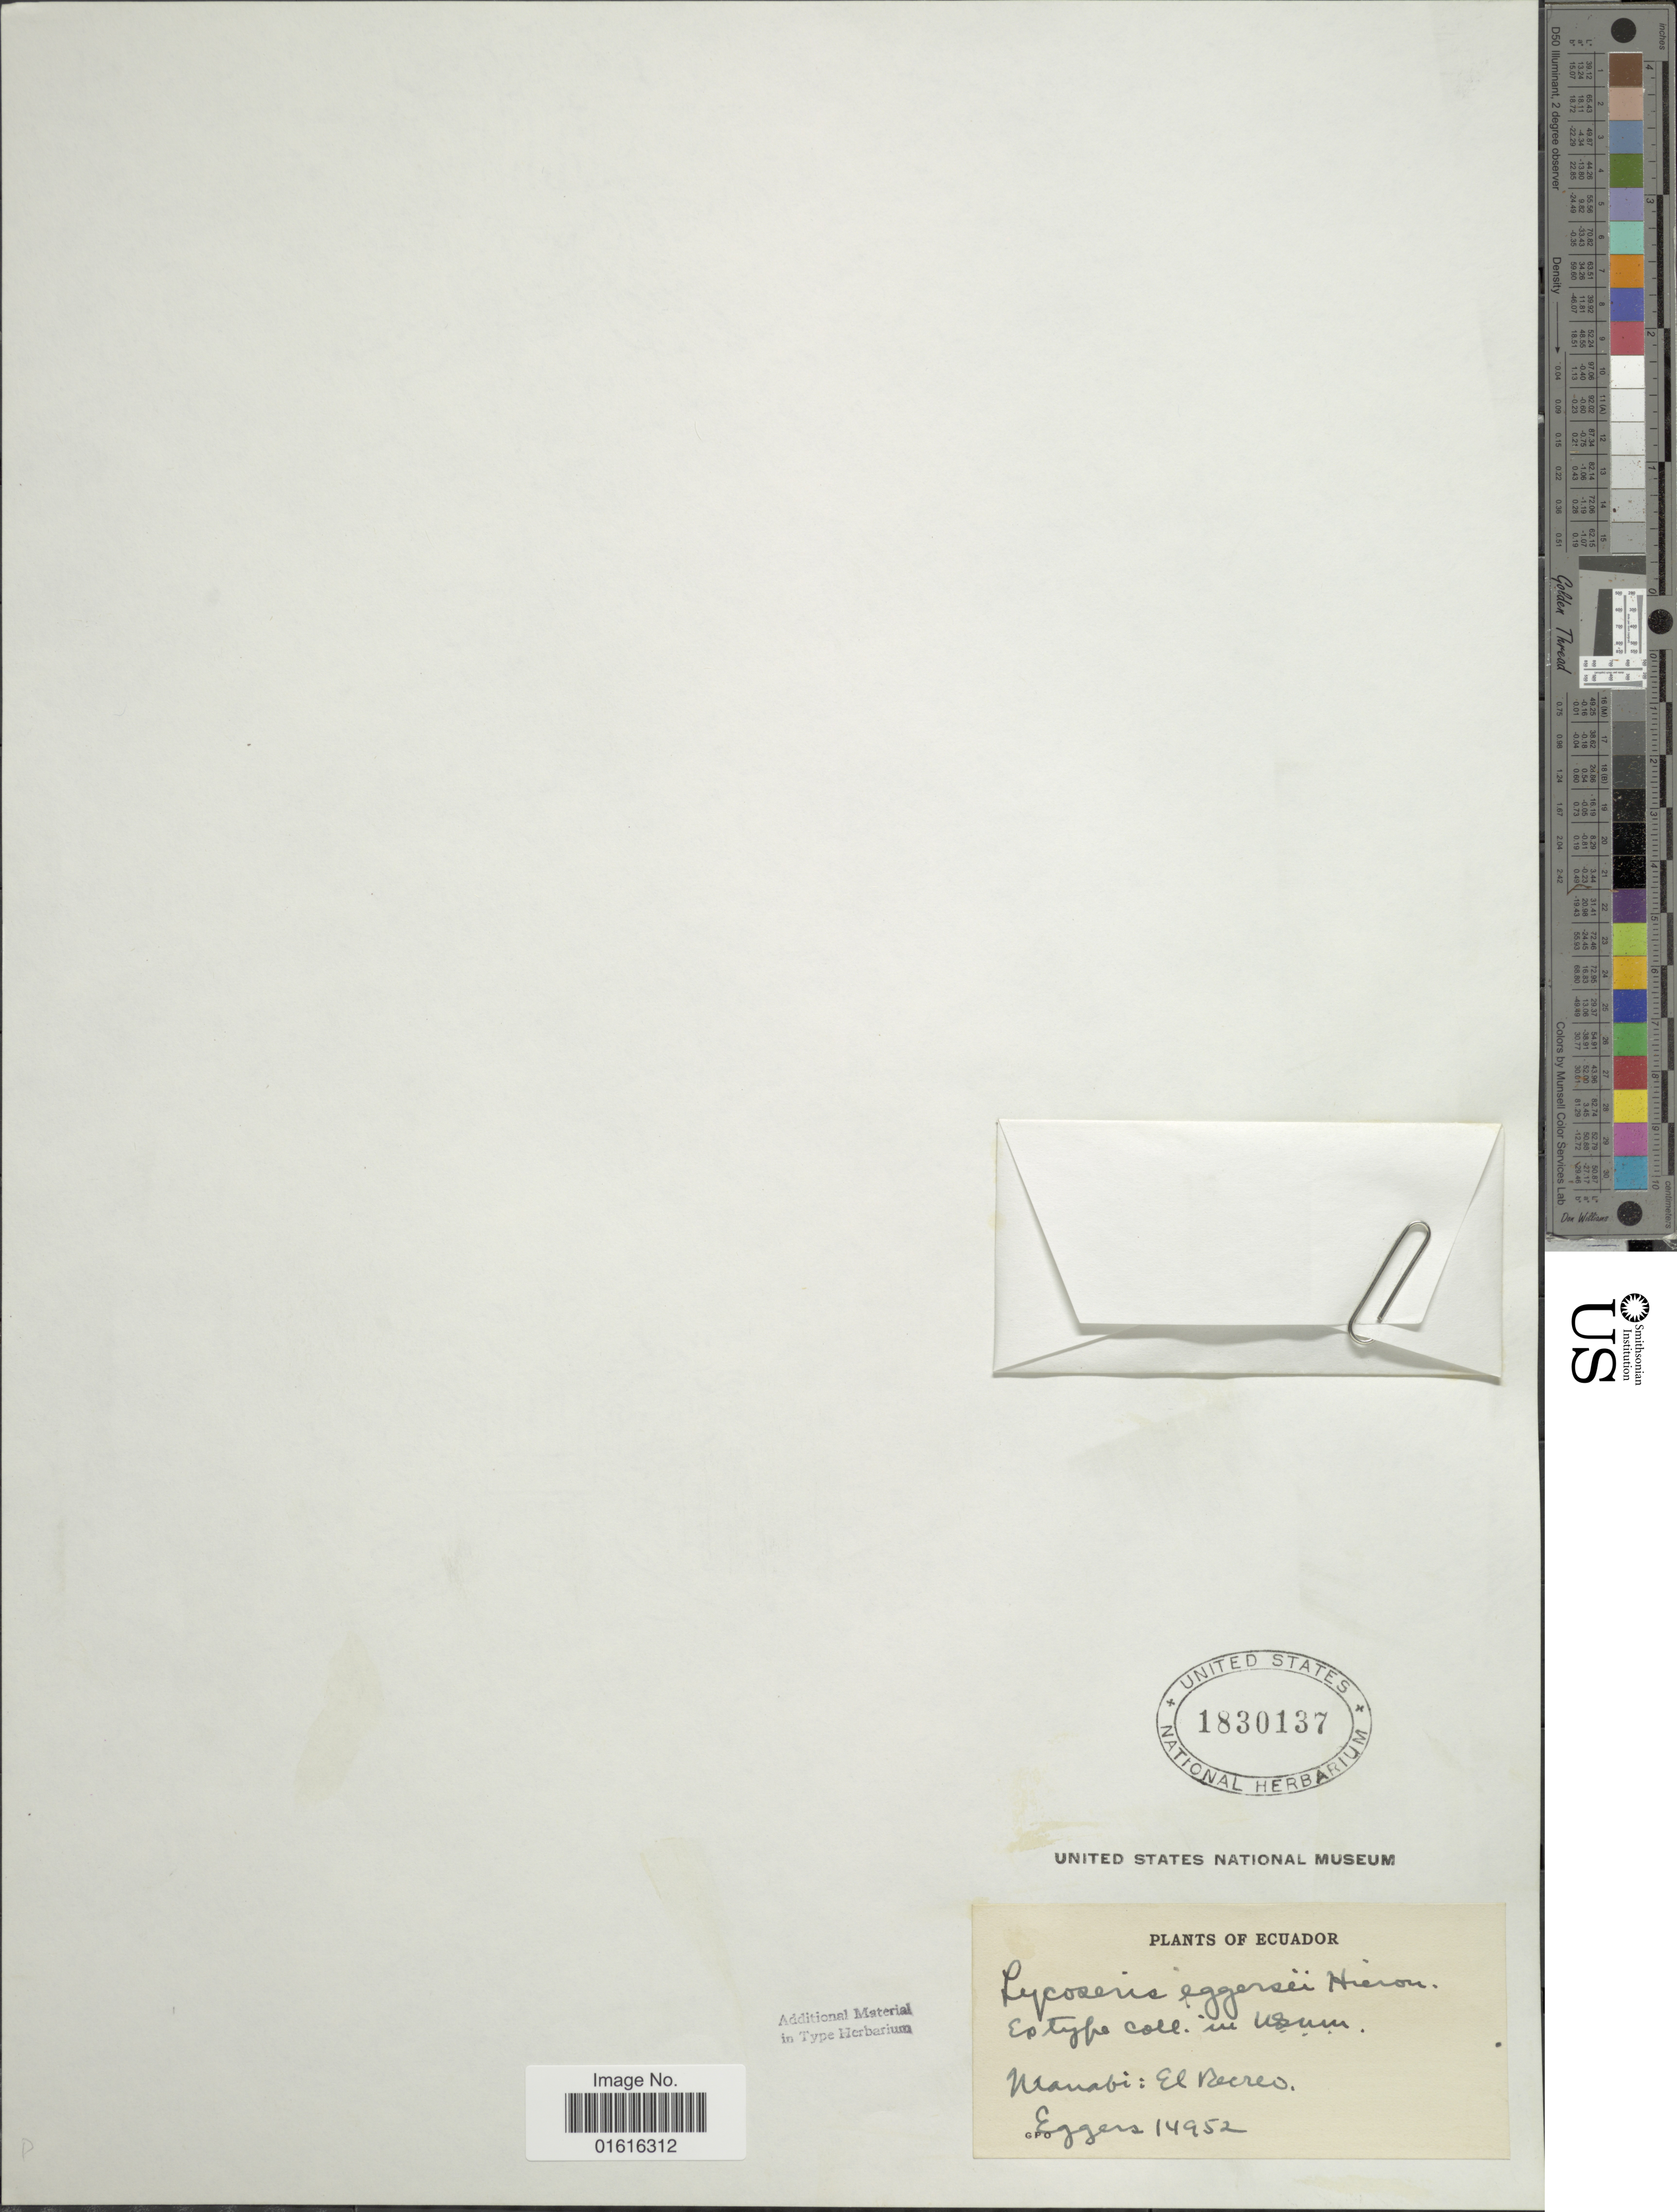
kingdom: Plantae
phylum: Tracheophyta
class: Magnoliopsida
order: Asterales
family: Asteraceae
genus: Lycoseris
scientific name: Lycoseris eggersii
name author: Hieron.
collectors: -. Eggers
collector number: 14952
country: Ecuador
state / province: Manabí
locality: Manabi: El Decreo.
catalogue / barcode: US 1830137